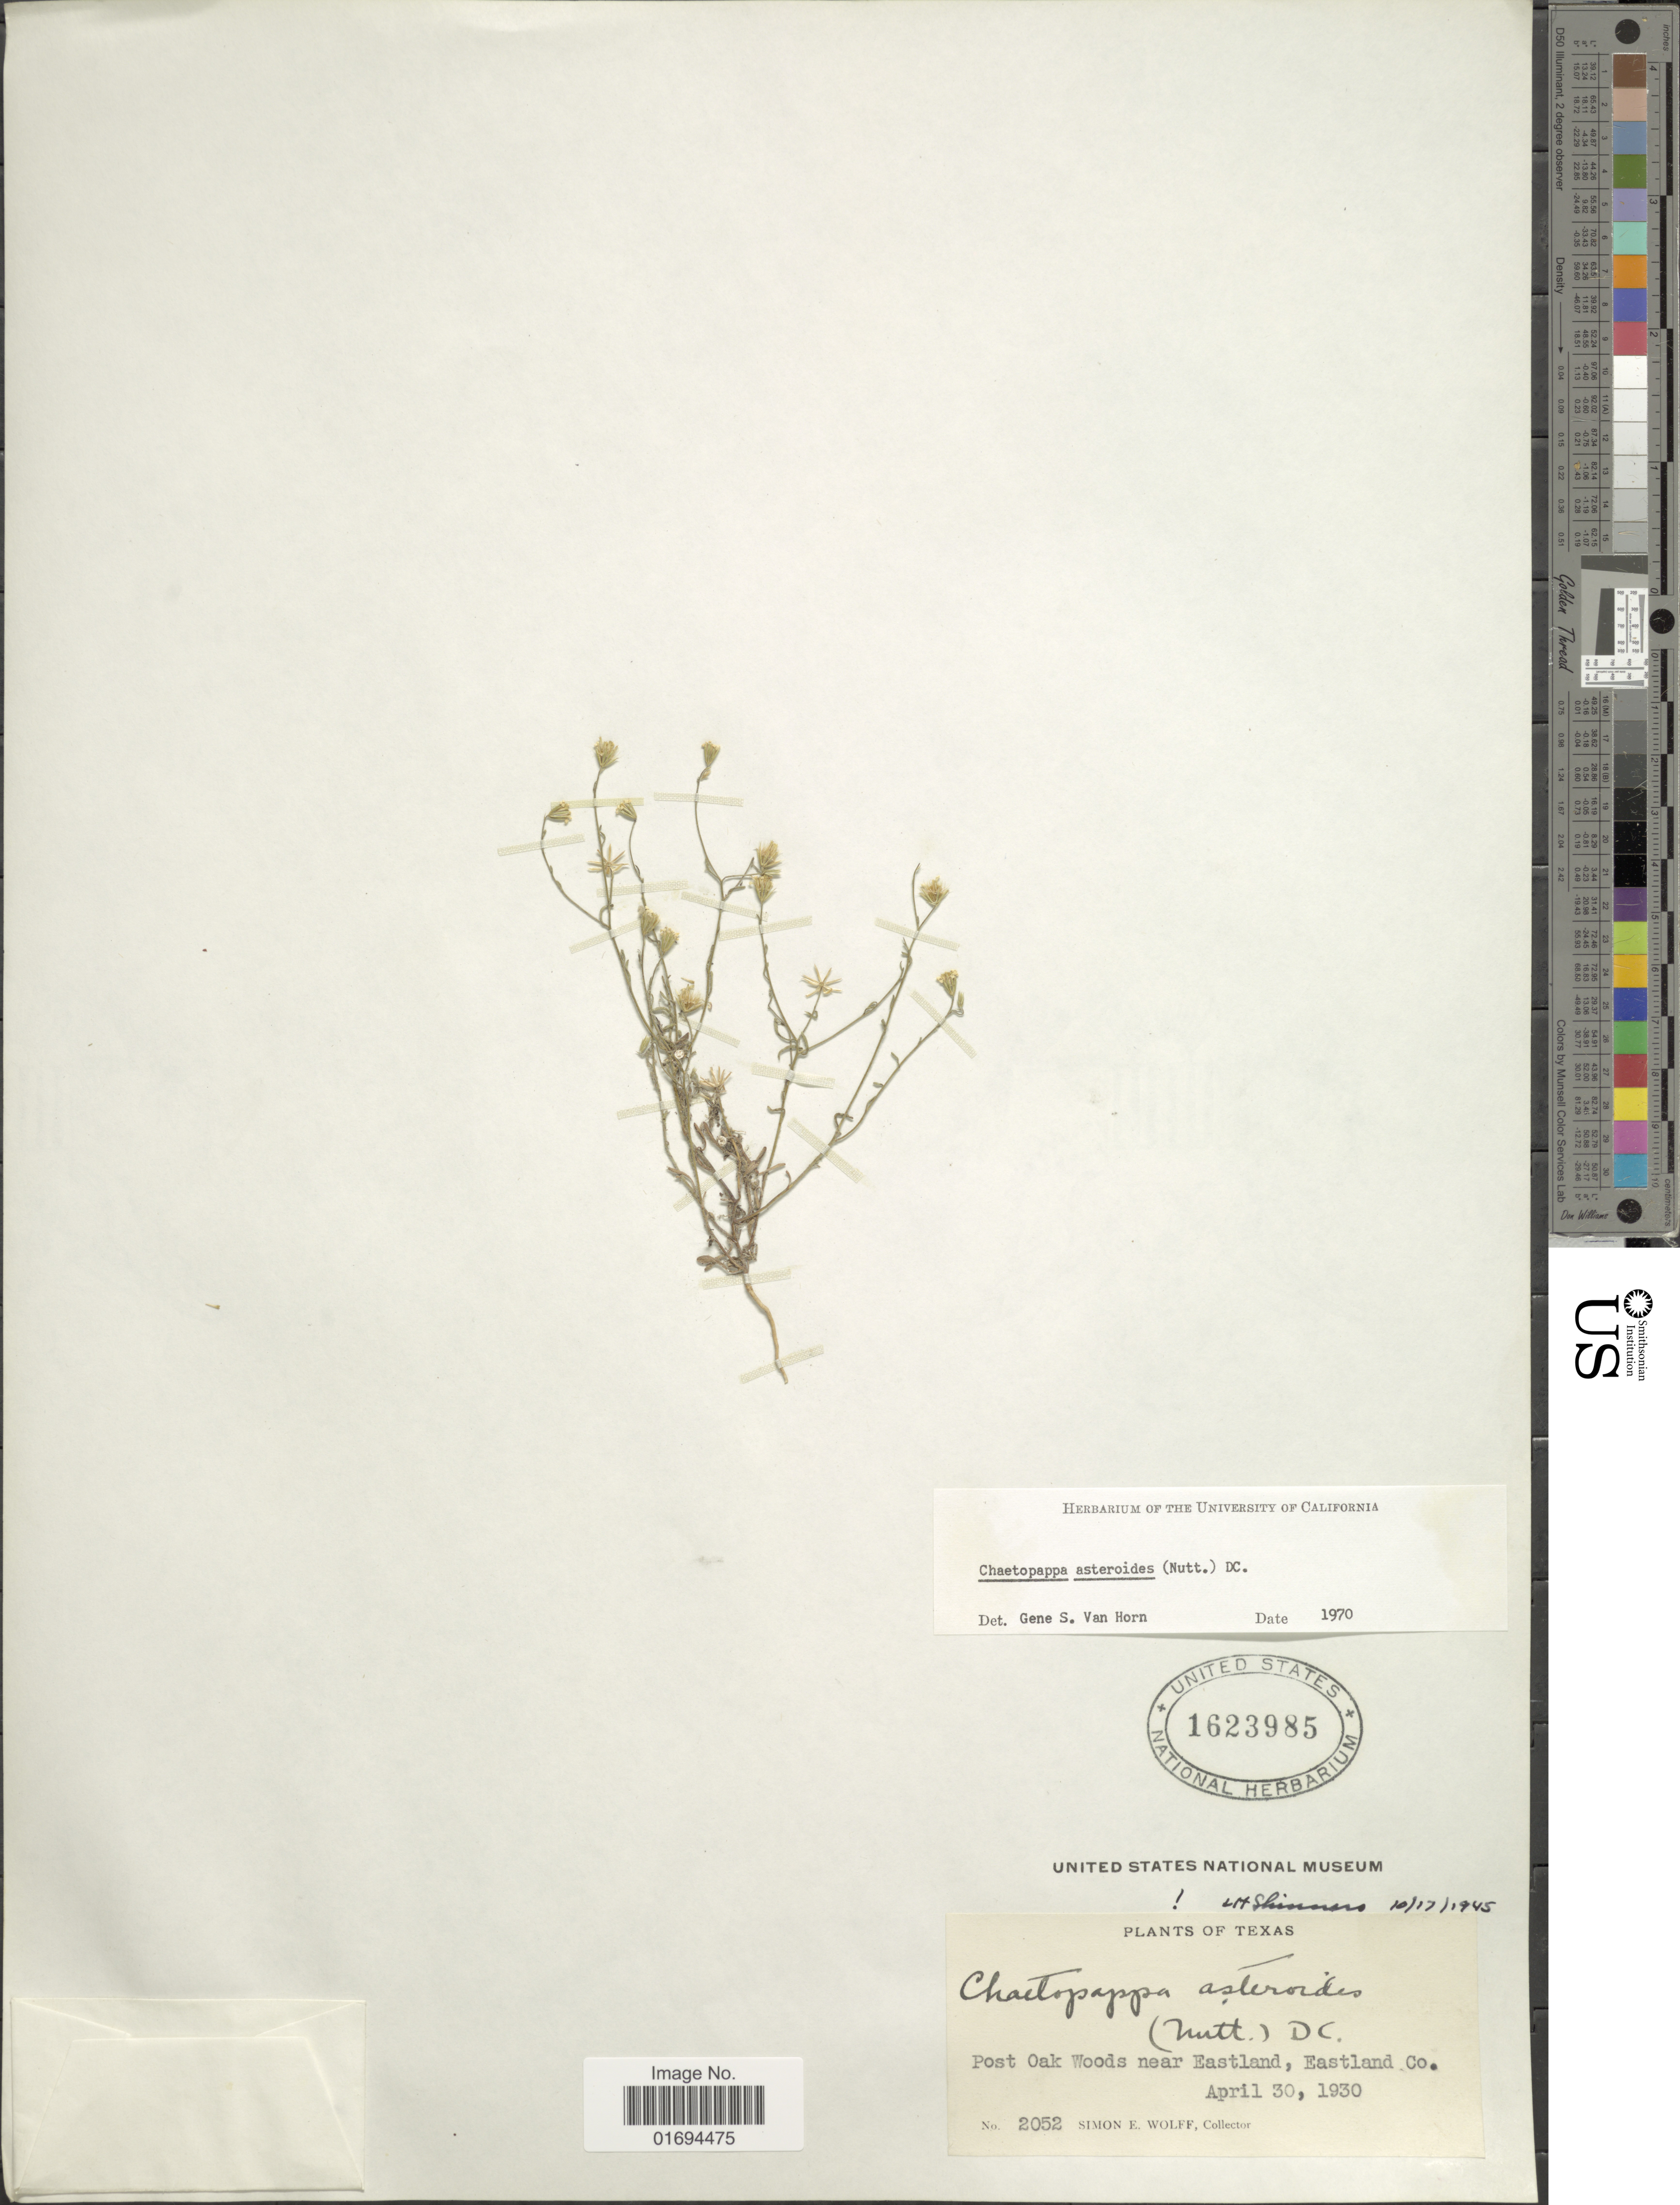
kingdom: Plantae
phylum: Tracheophyta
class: Magnoliopsida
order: Asterales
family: Asteraceae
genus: Chaetopappa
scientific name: Chaetopappa asteroides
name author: (Nutt.) DC.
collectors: S. E. Wolff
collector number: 2052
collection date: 1930-04-30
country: United States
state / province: Texas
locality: Post Oak Woods near Eastland, Eastland Co.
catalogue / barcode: US 1623985